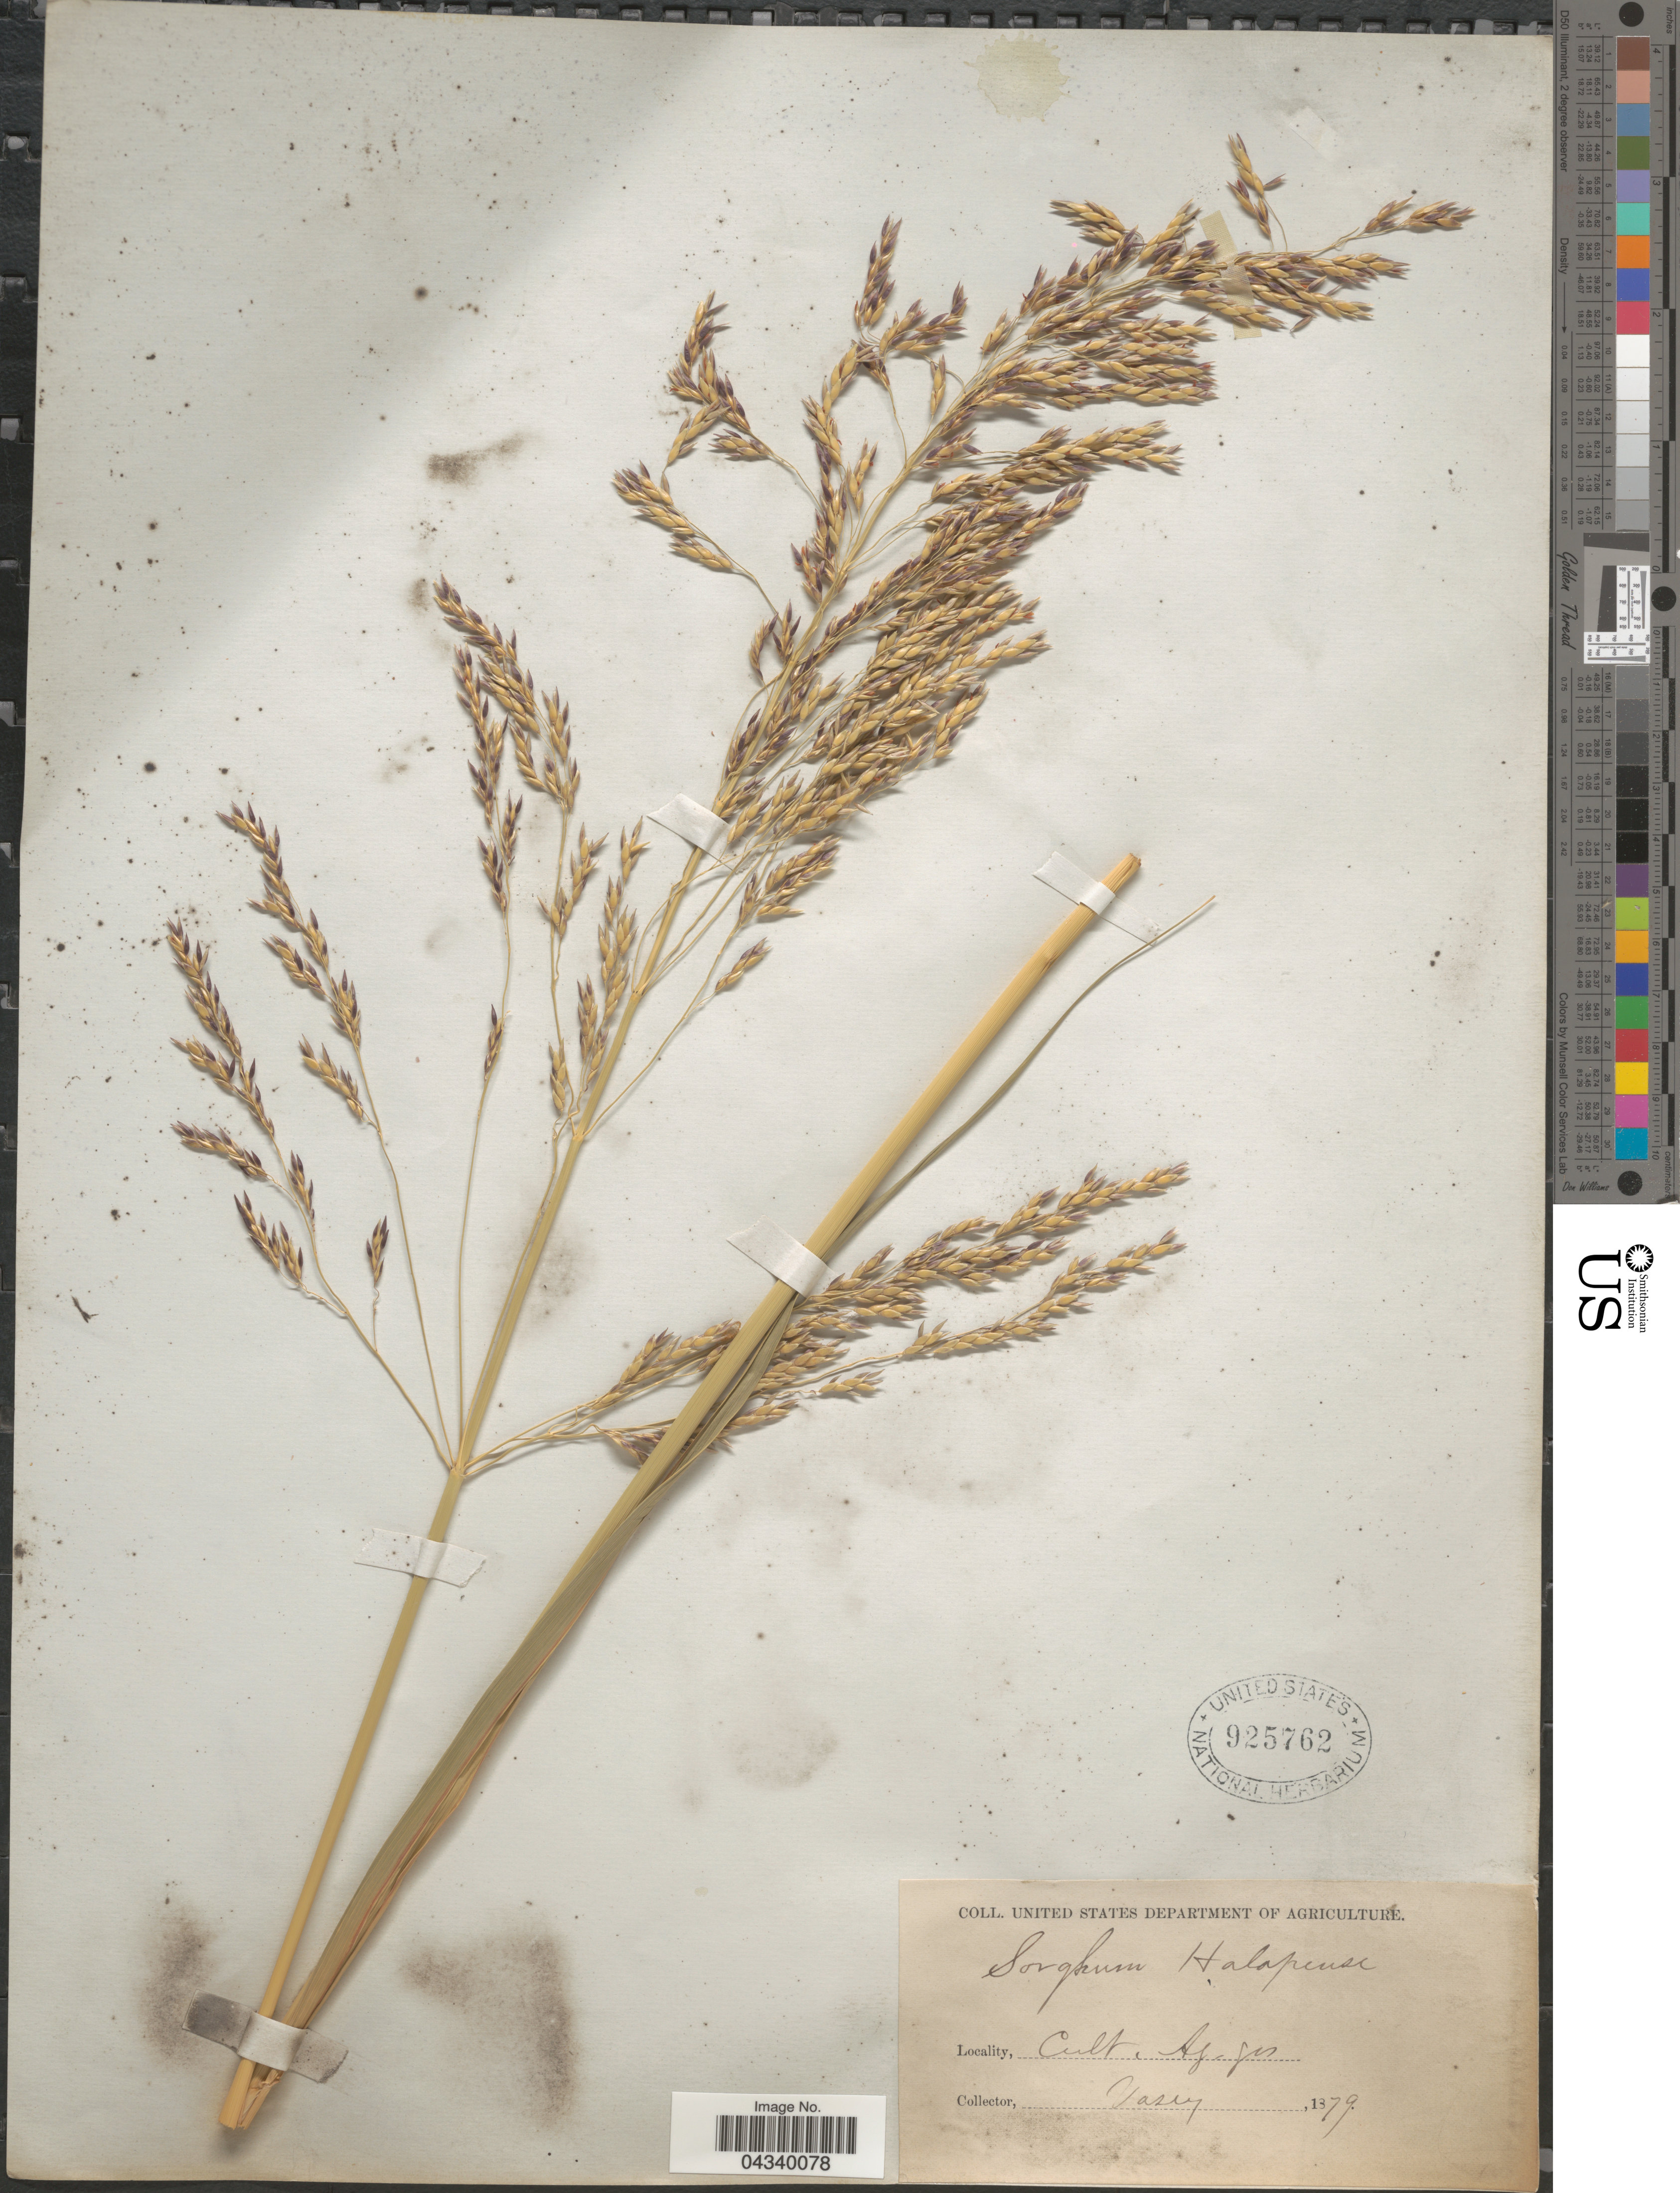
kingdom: Plantae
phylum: Tracheophyta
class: Liliopsida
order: Poales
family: Poaceae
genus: Sorghum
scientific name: Sorghum halepense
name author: (L.) Pers.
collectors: Vasey, --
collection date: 1879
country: United States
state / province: District of Columbia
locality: Ag. gr.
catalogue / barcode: US 925762